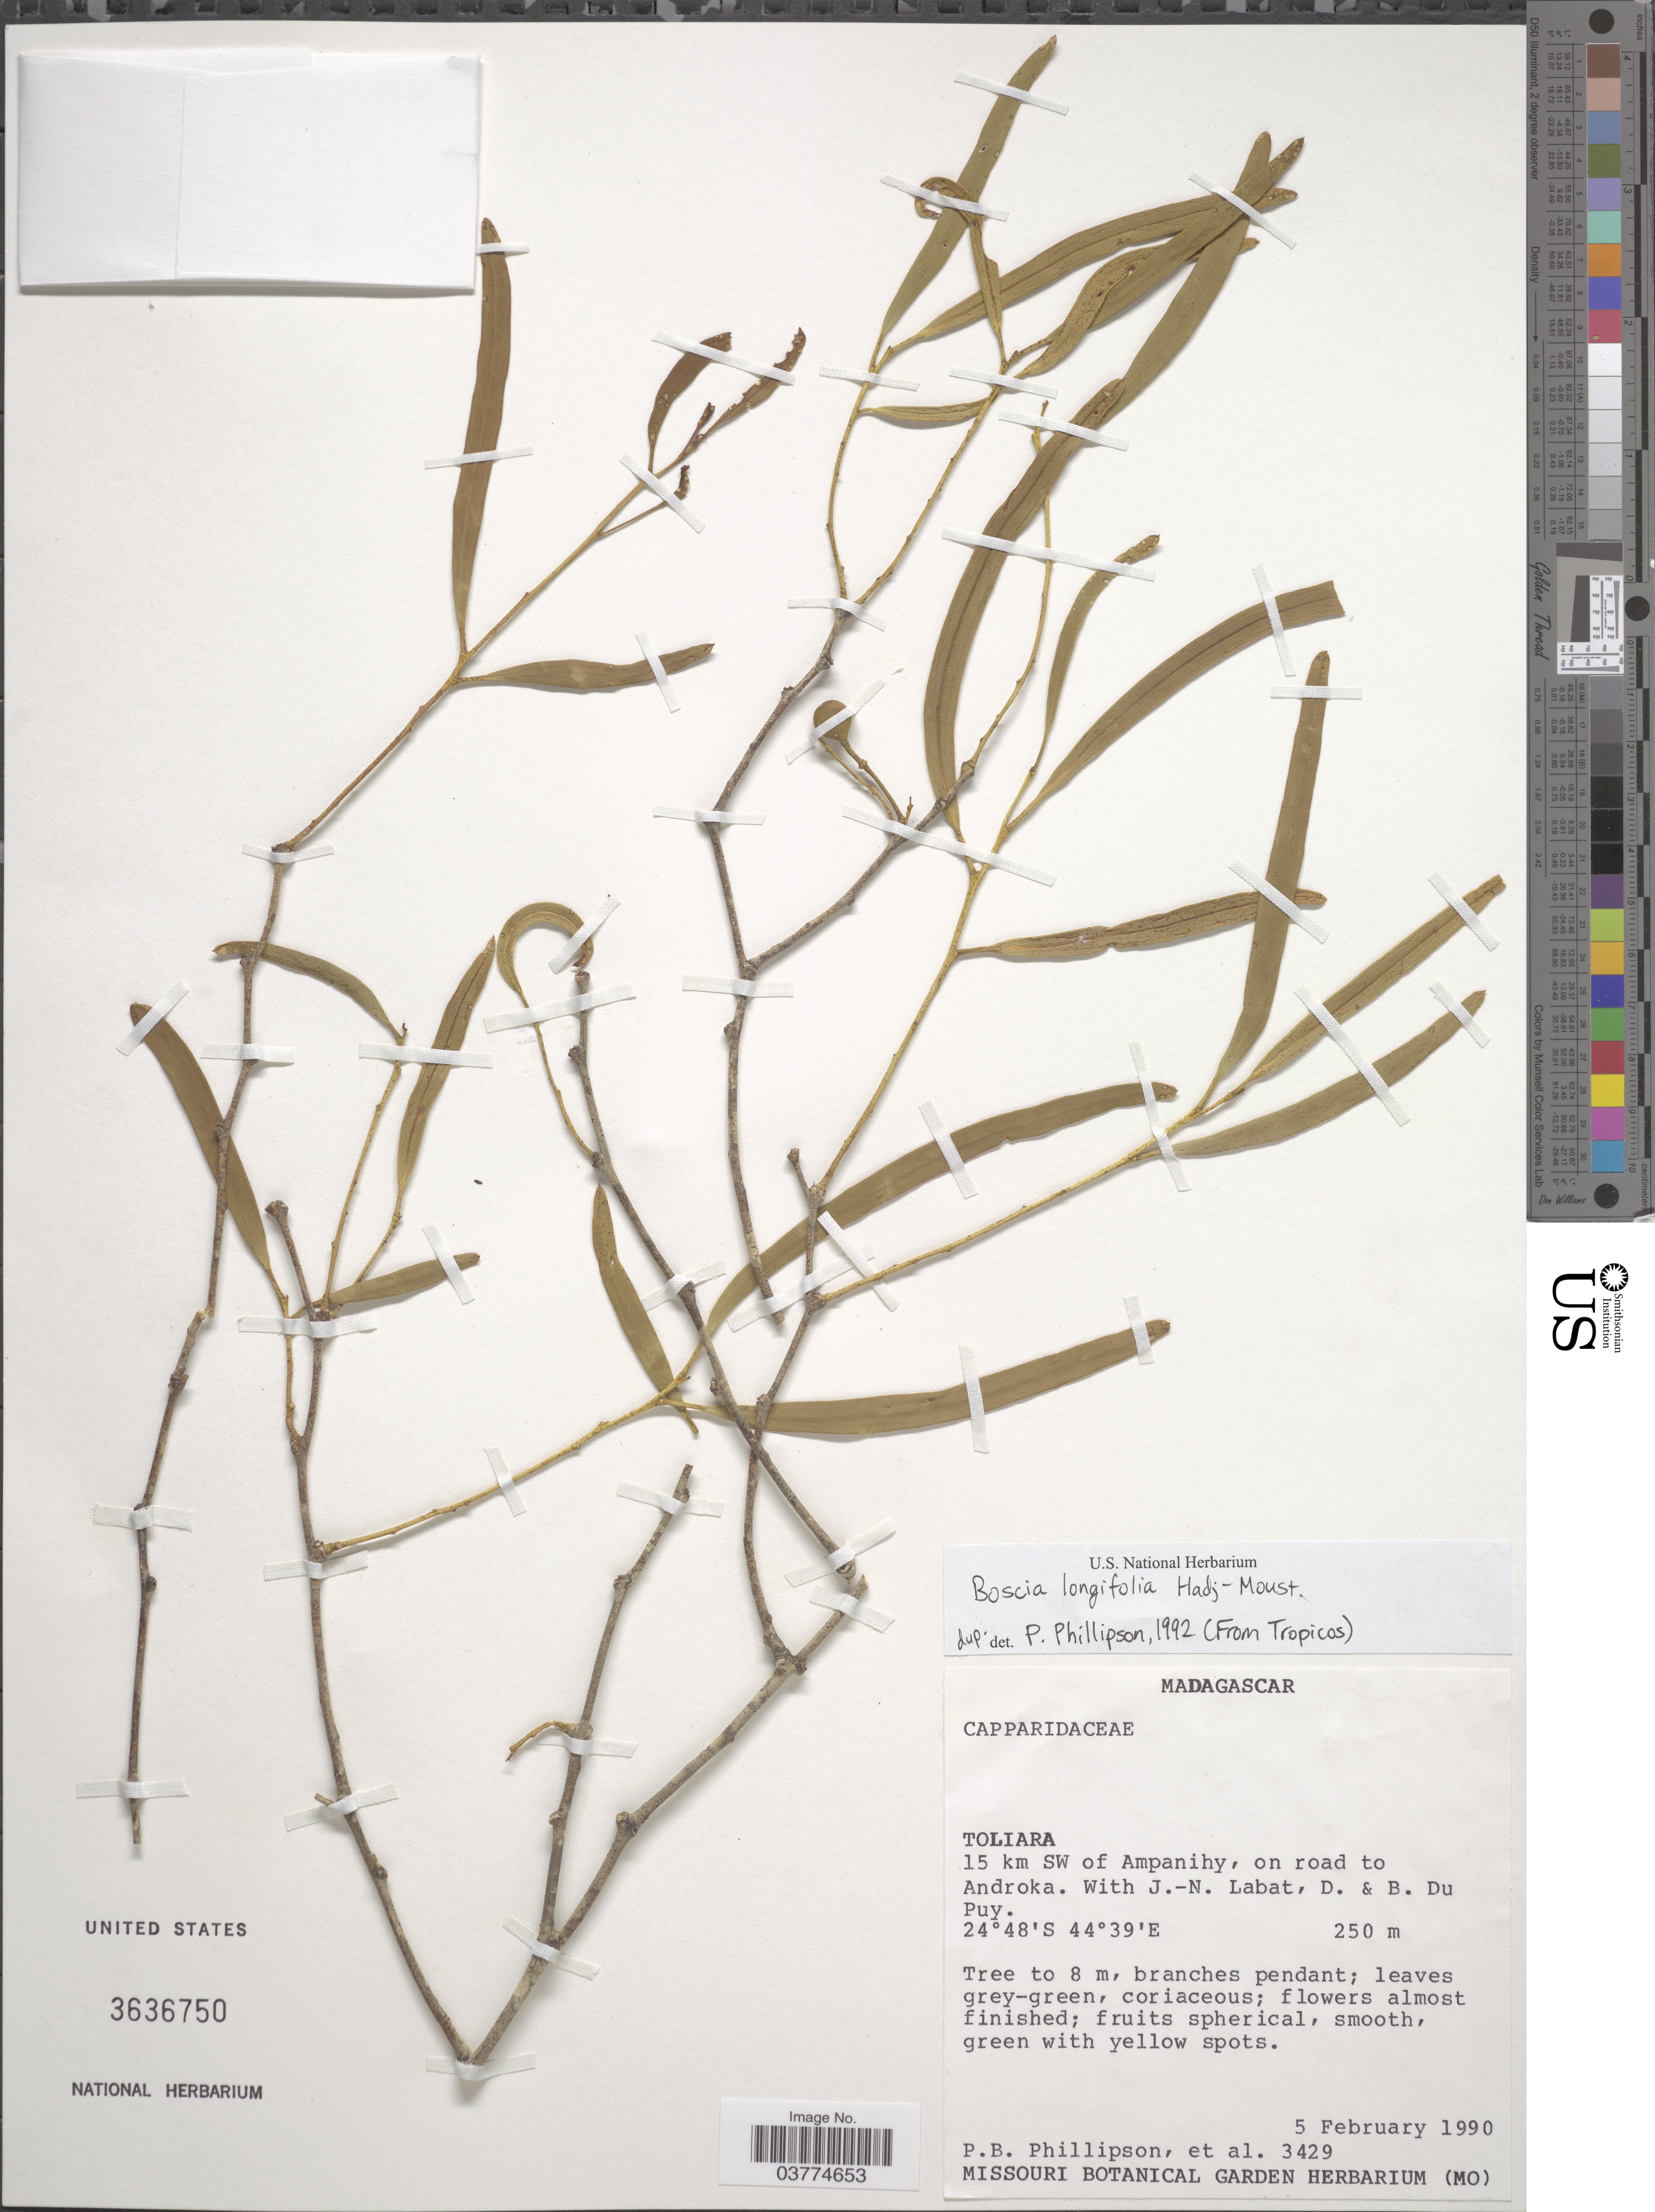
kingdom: Plantae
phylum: Tracheophyta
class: Magnoliopsida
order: Brassicales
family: Capparaceae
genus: Boscia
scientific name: Boscia longifolia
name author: Hadj-Moust.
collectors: P. B. Phillipson, J.-N. Labat, D. Du Puy & B. Du Puy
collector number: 3429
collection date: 1990-02-05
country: Madagascar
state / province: Atsimo-Andrefana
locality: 15 km SW of Ampanihy, on road to Androka.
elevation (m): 250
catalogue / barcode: US 3636750